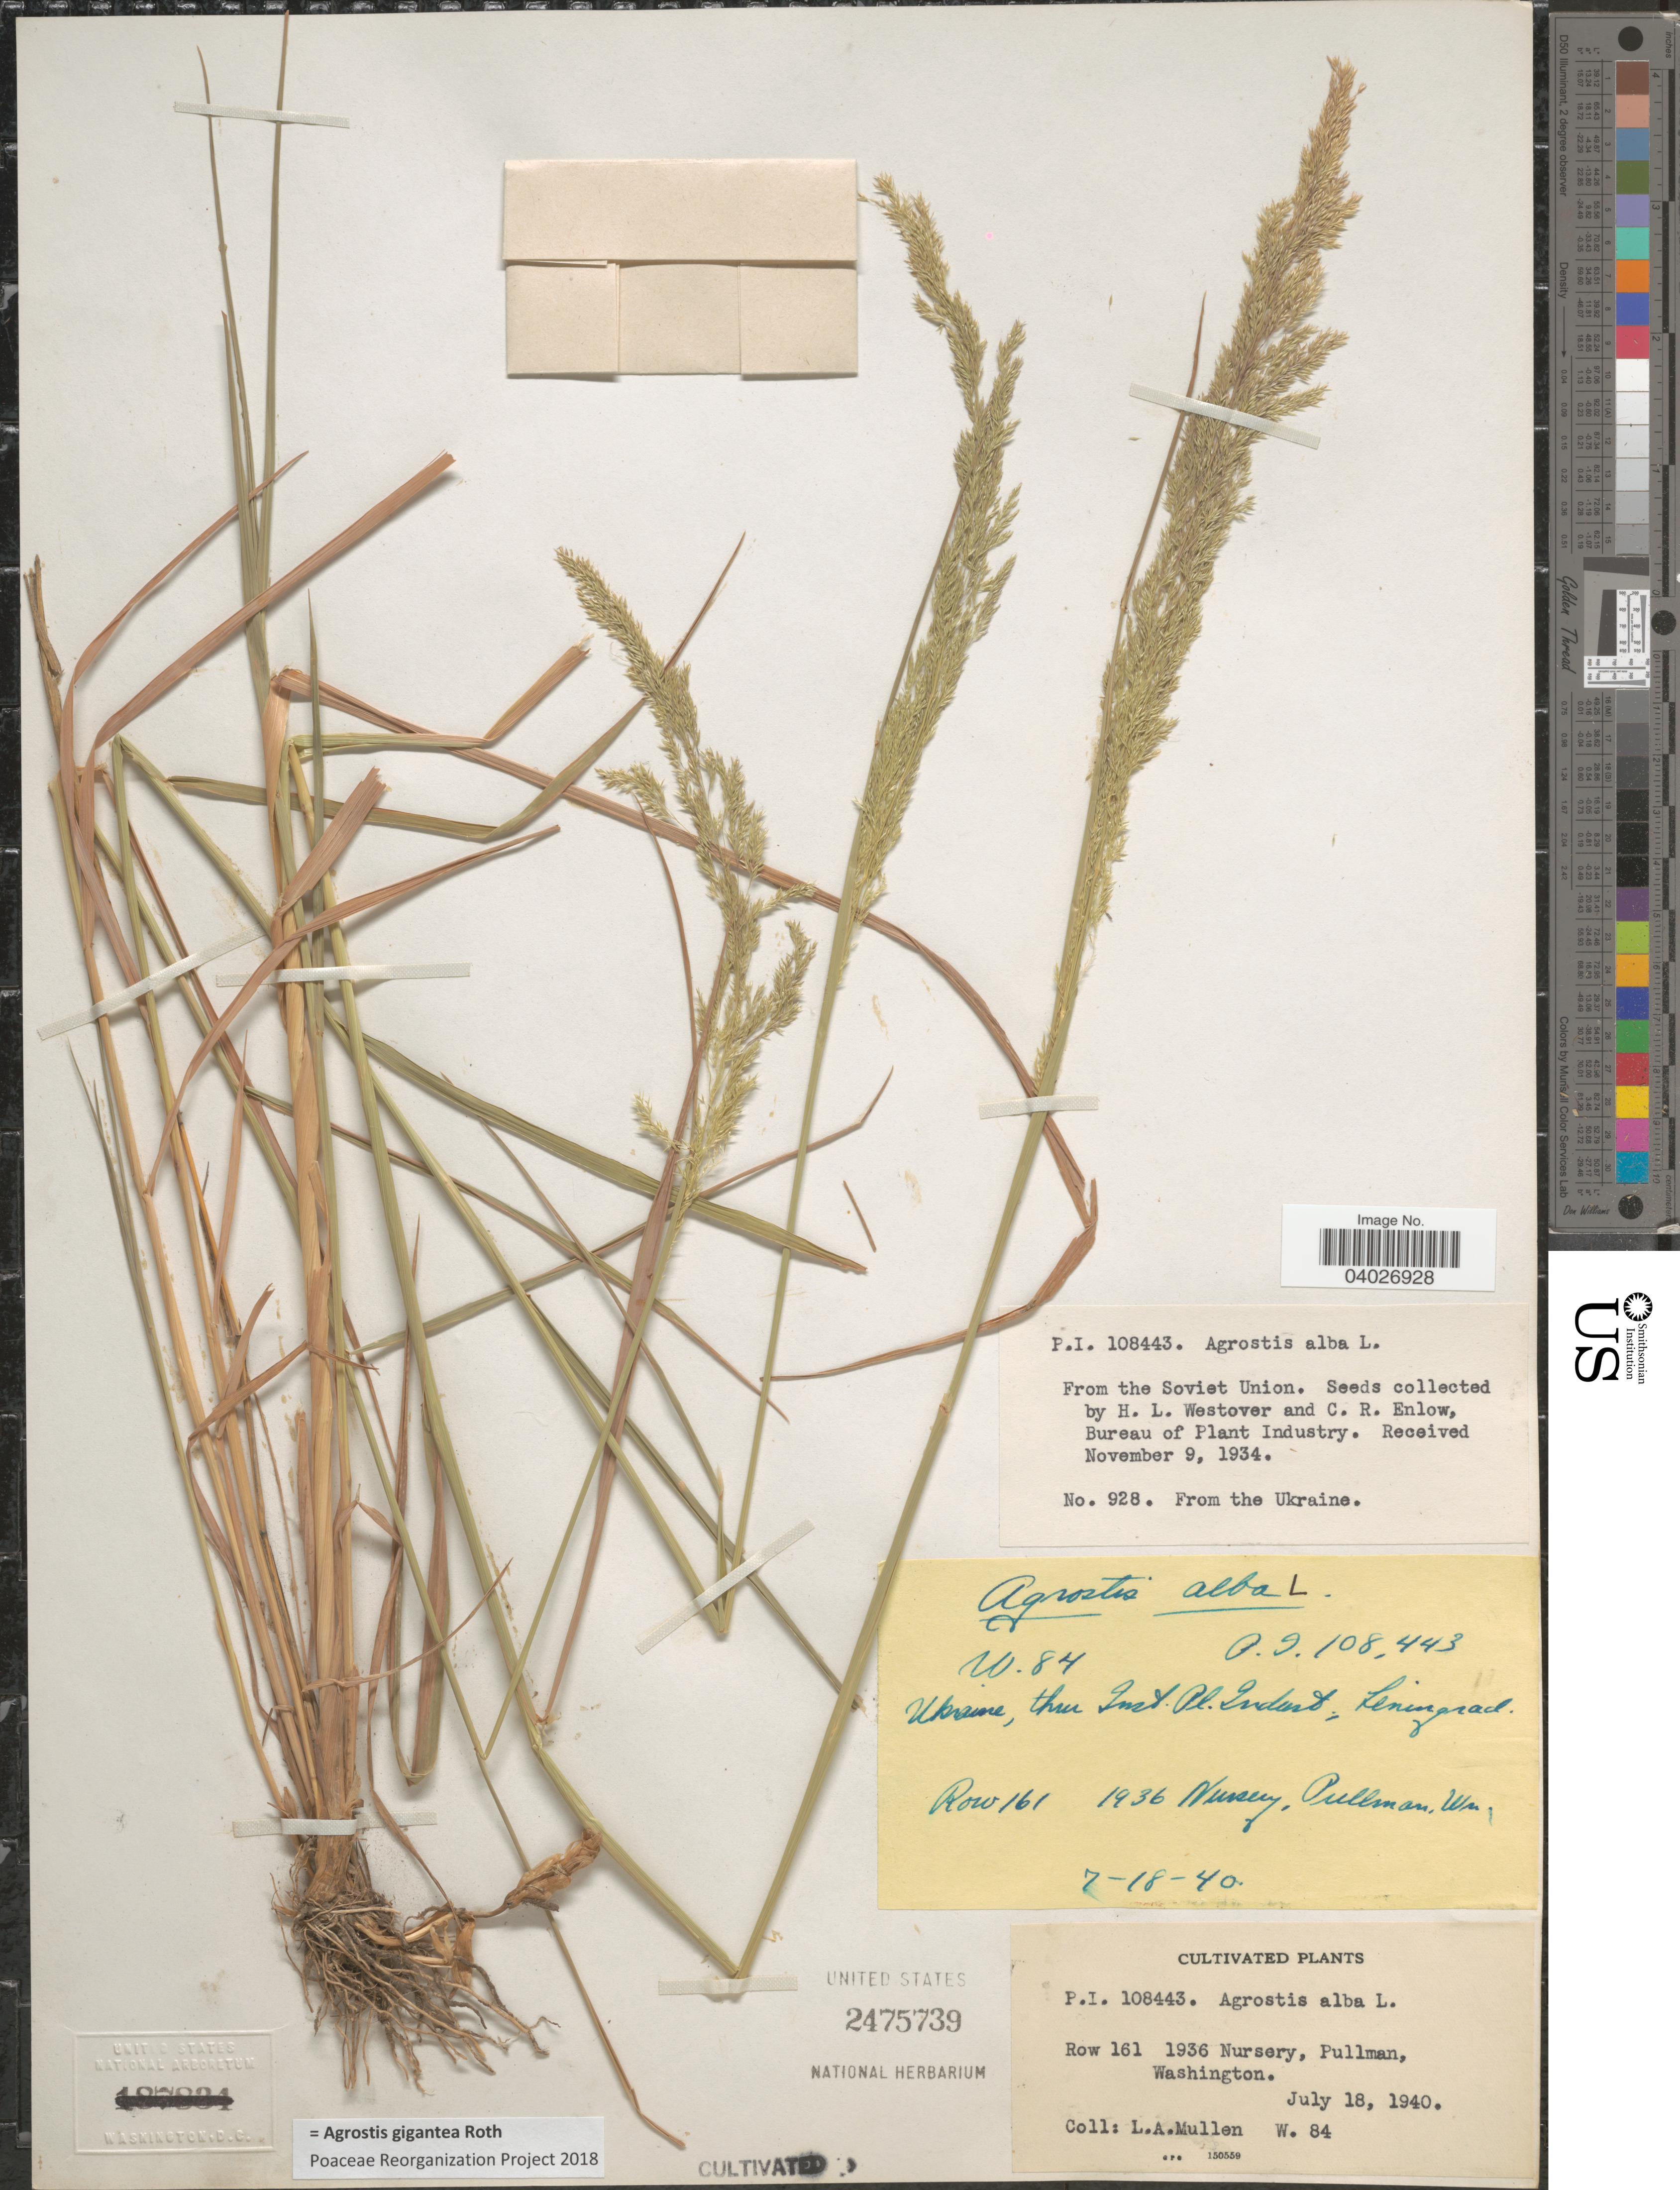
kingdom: Plantae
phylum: Tracheophyta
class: Liliopsida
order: Poales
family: Poaceae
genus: Agrostis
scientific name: Agrostis gigantea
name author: Roth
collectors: L. Mullen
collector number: W 84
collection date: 1940-07-18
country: United States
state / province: Washington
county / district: Whitman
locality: Row 161 1936 Nursery, Pullman.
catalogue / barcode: US 2475739